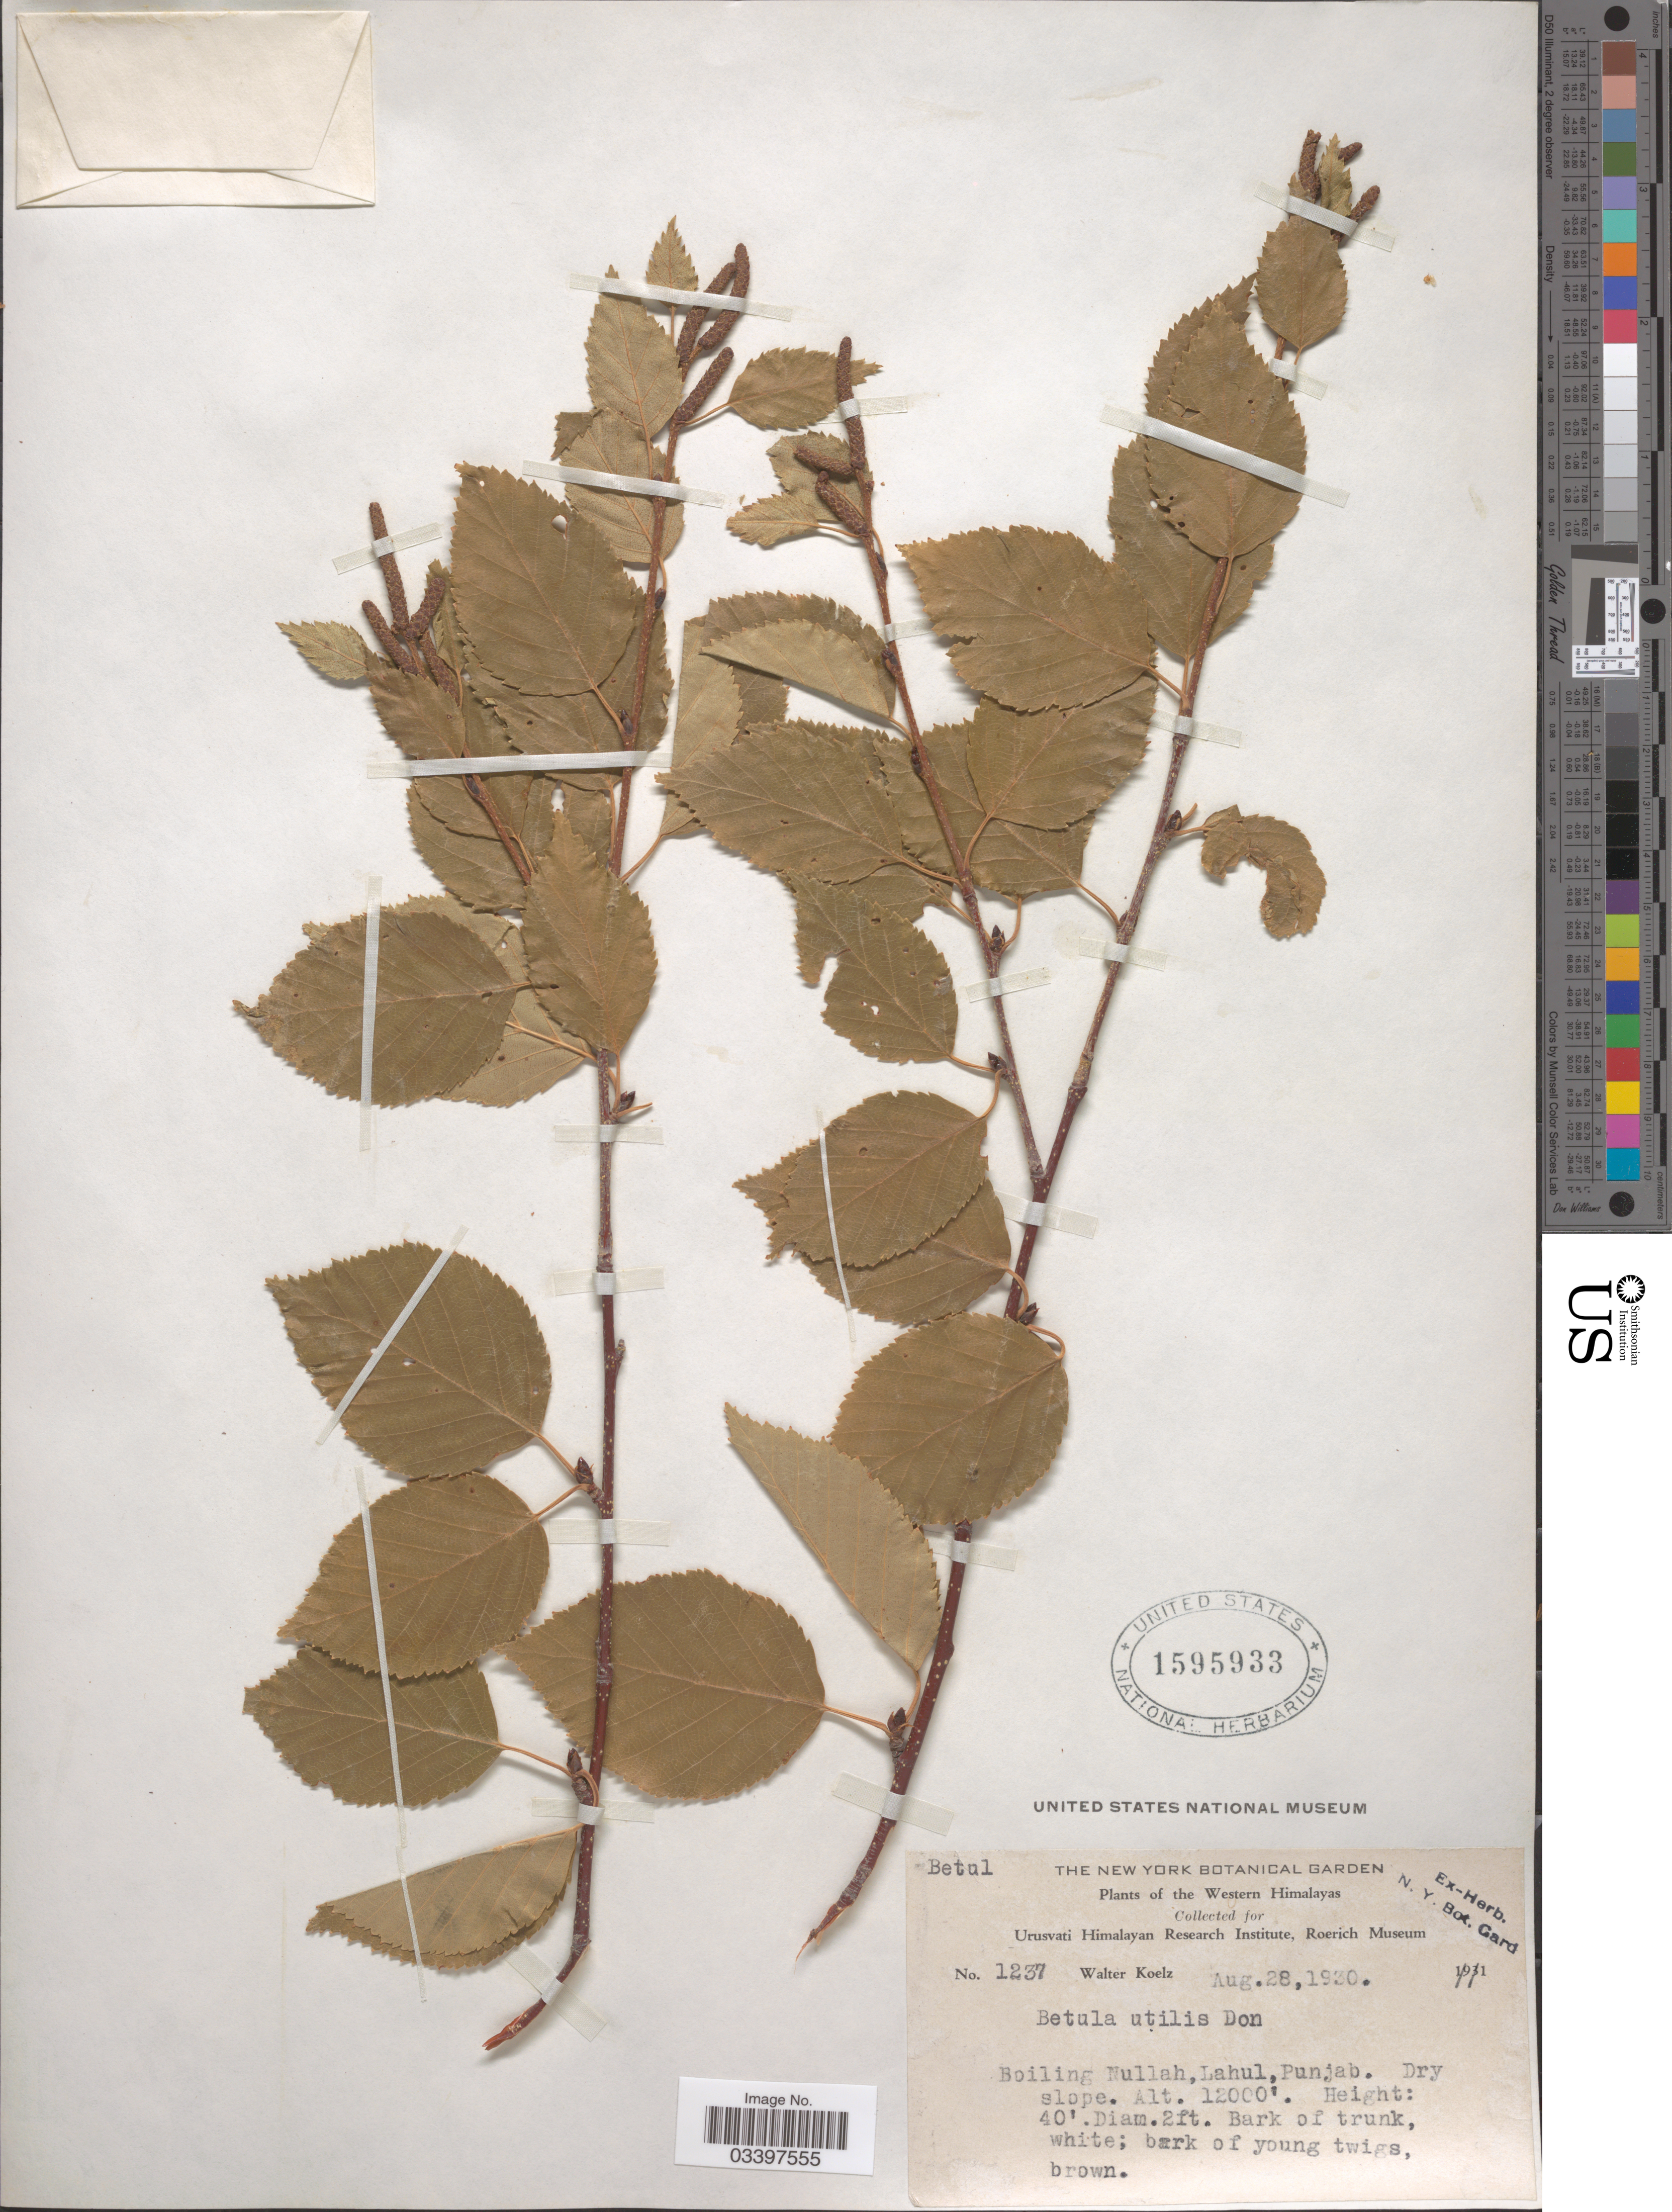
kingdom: Plantae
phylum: Tracheophyta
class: Magnoliopsida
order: Fagales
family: Betulaceae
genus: Betula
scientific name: Betula utilis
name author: D. Don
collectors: W. N. Koelz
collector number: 1237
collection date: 1930-08-28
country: India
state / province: Punjab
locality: Western Himalayas. Boiling Nullah, Lahul.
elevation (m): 3658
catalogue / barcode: US 1595933